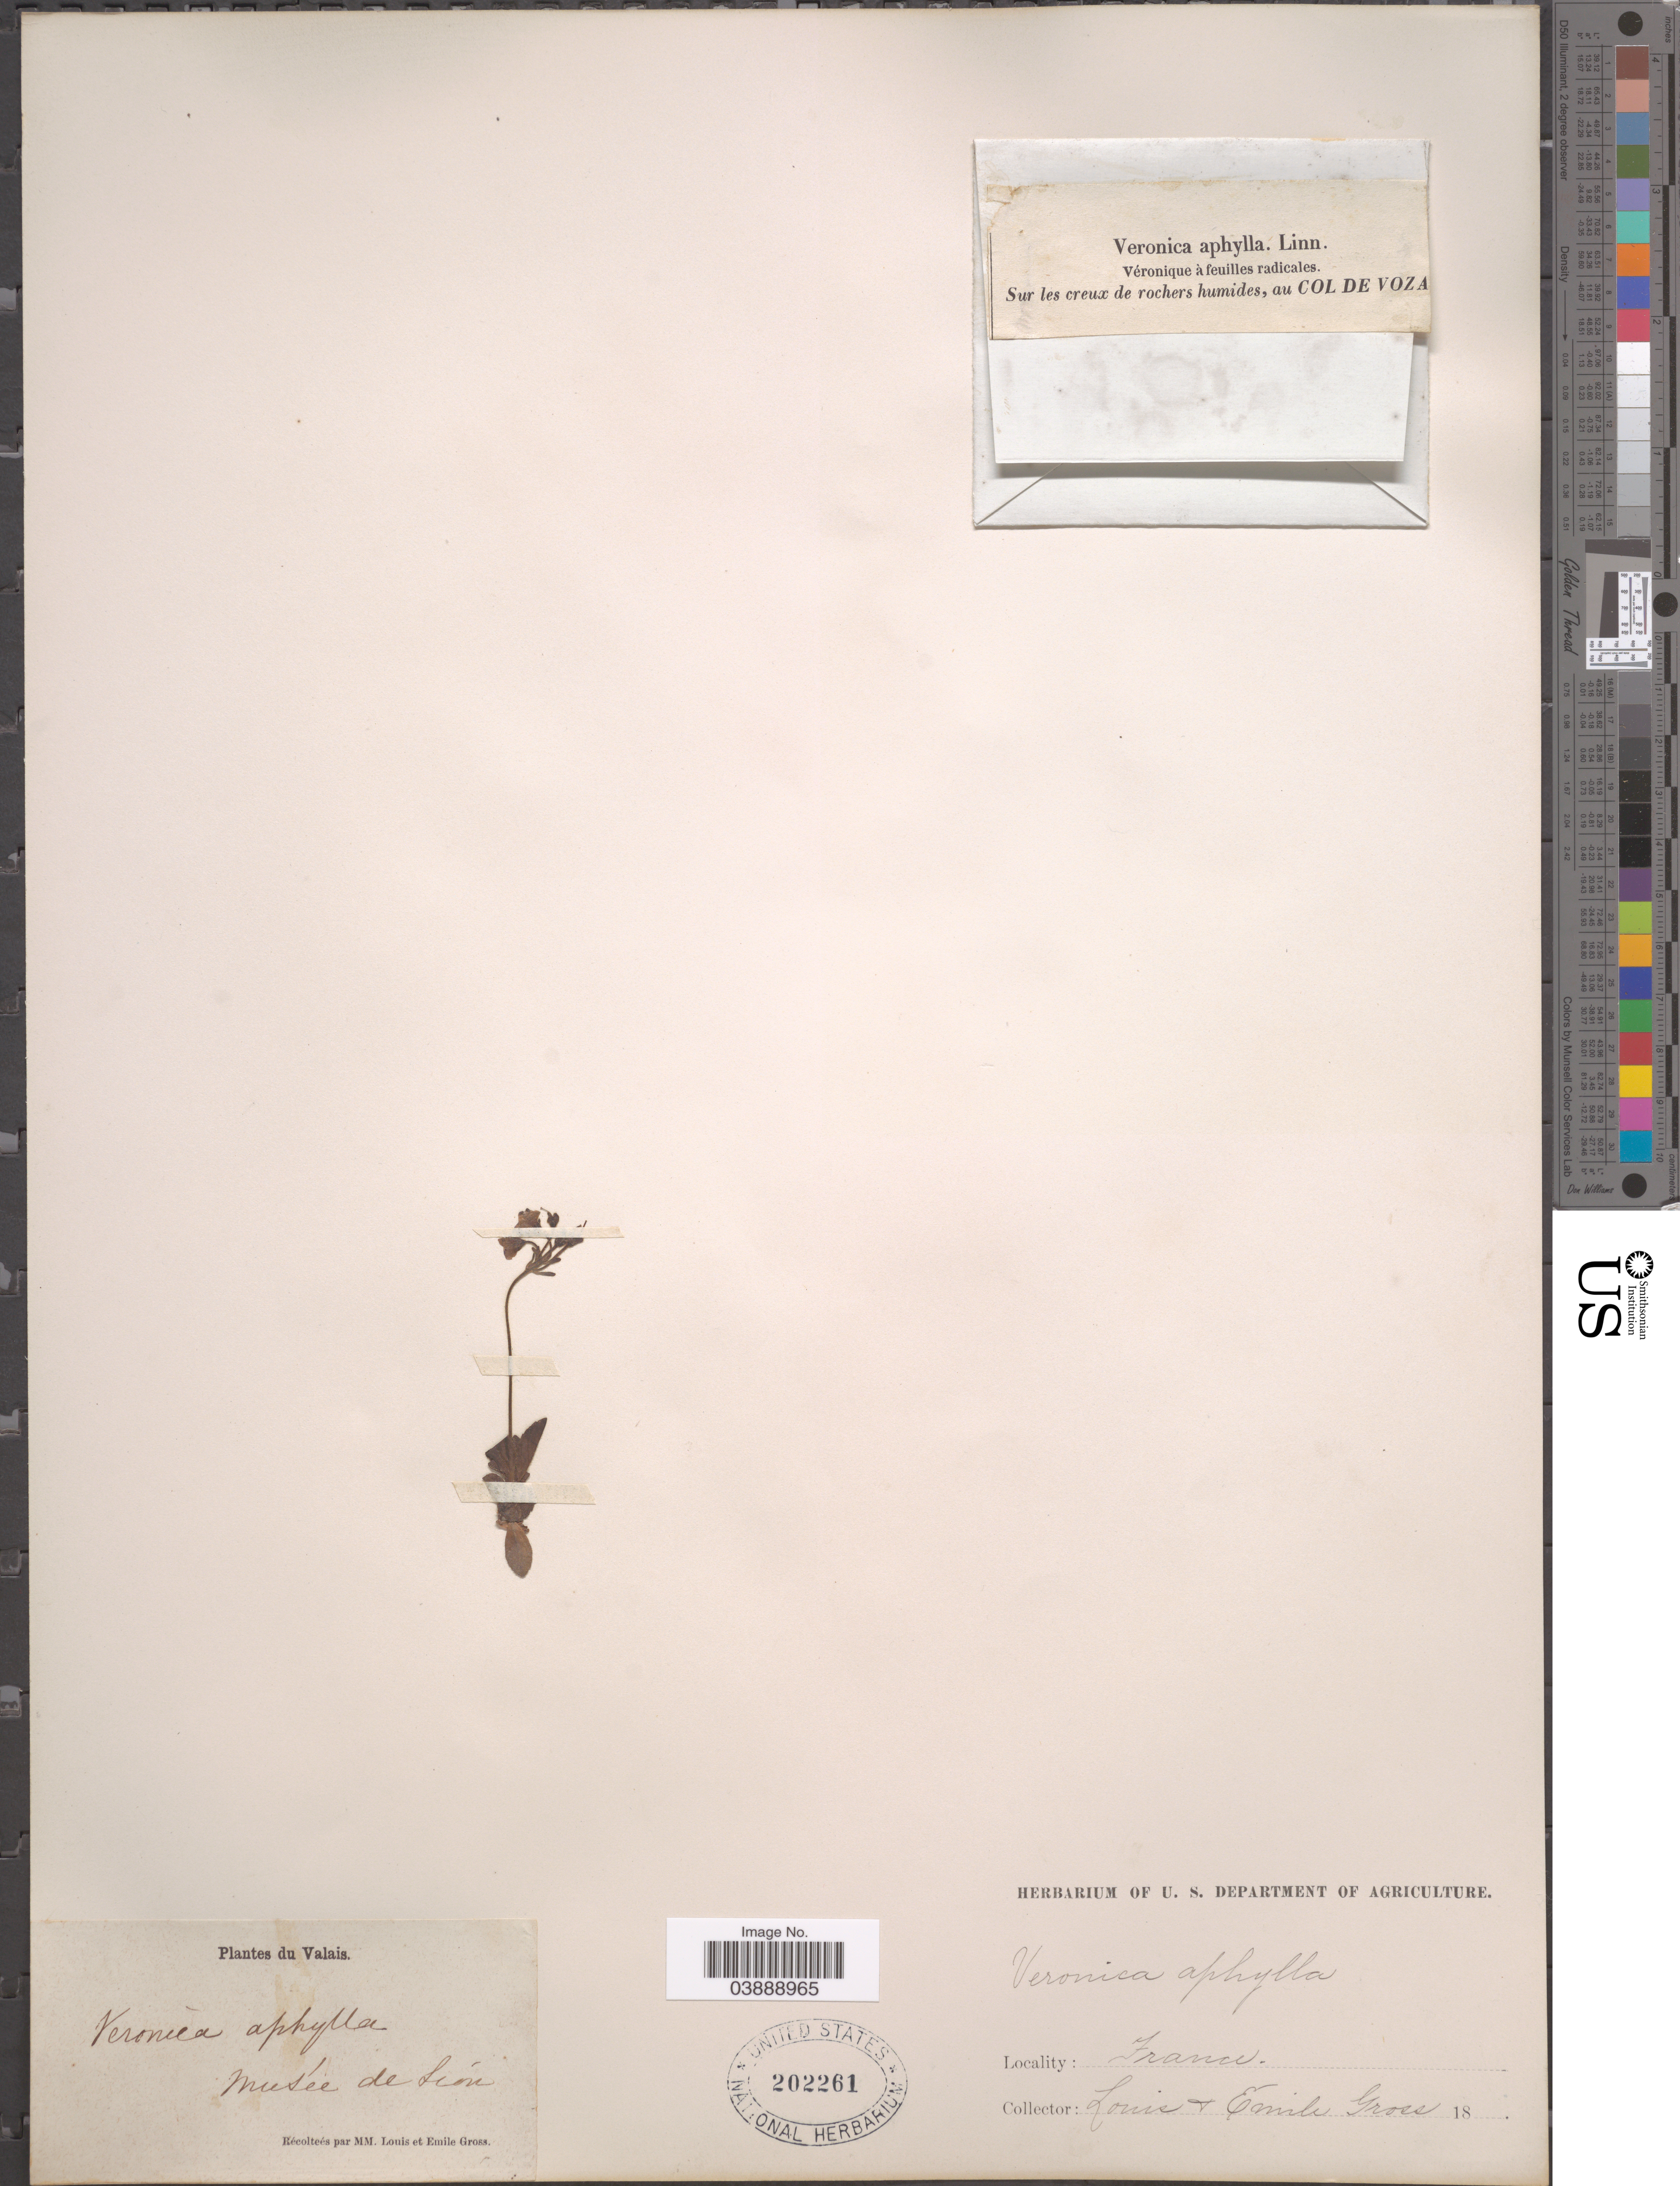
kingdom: Plantae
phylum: Tracheophyta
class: Magnoliopsida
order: Lamiales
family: Plantaginaceae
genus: Veronica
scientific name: Veronica aphylla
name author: L.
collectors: L. Gross & E. A. Gross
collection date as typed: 18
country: France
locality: Musée de Lion. [interpreted] Sur les creux de rochers humides, au Col de Voza.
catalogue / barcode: US 202261